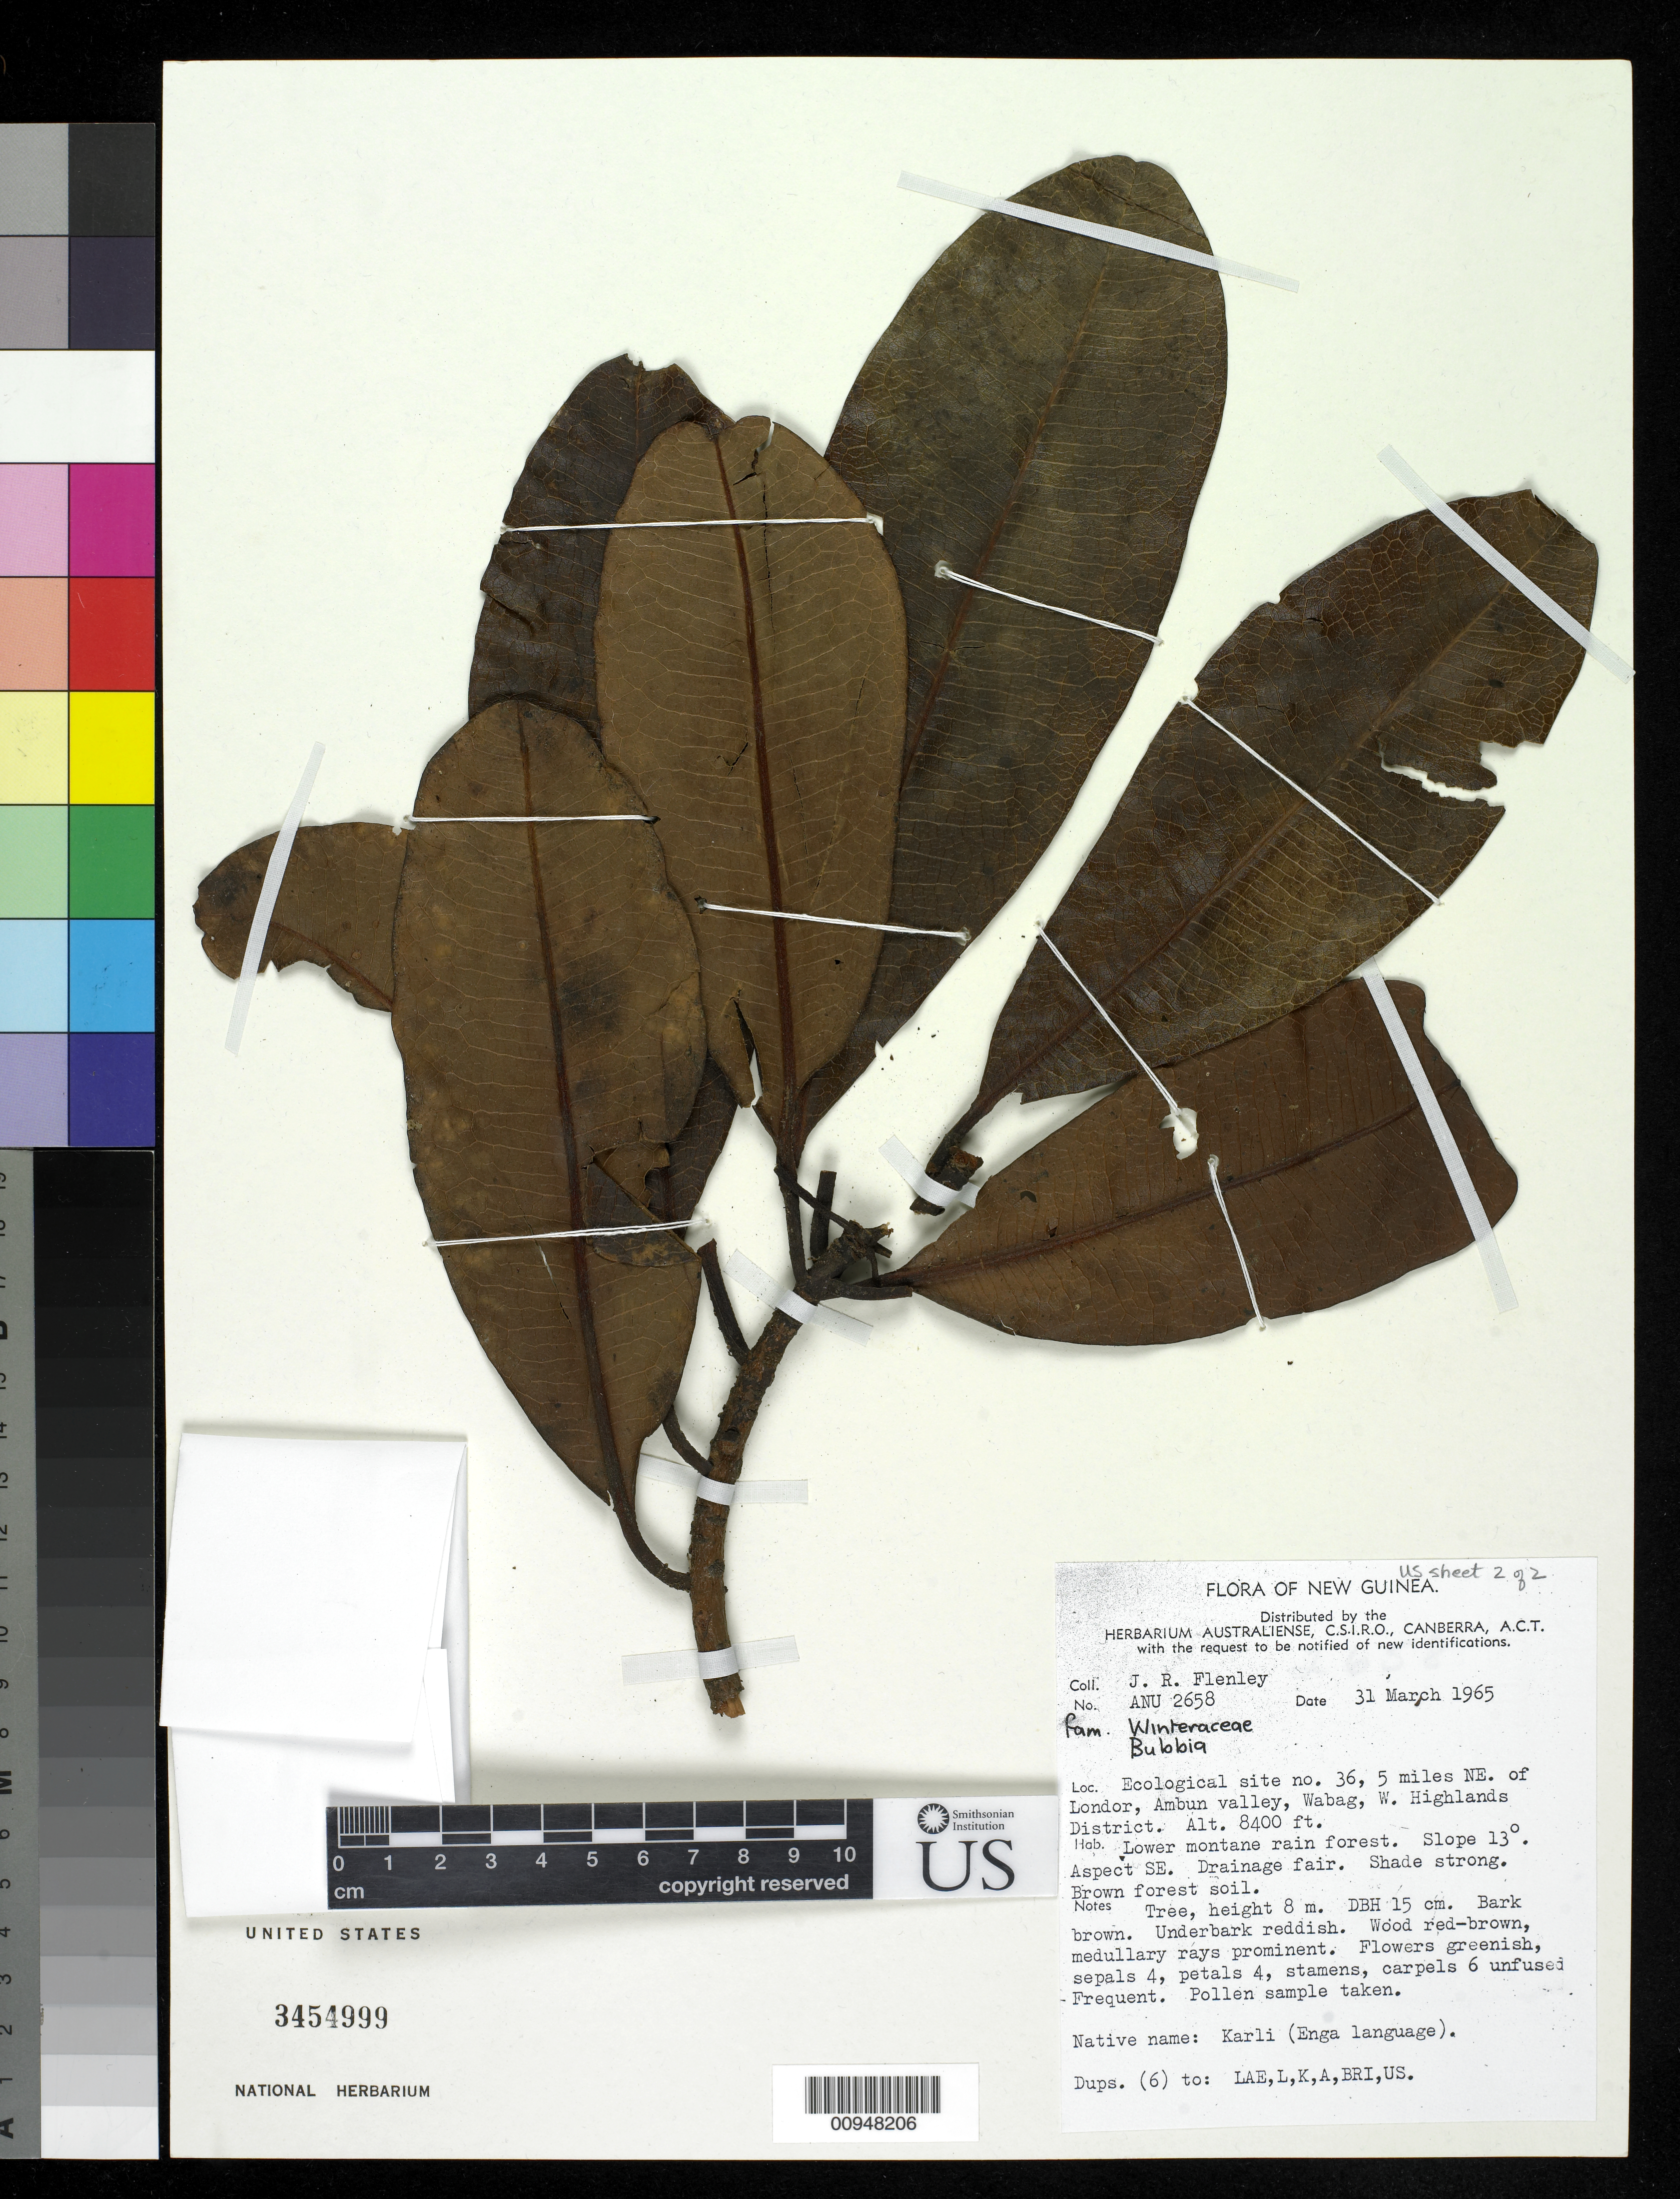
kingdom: Plantae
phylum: Tracheophyta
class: Magnoliopsida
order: Canellales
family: Winteraceae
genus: Tasmannia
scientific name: Tasmannia calothyrsum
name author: (Diels) Vink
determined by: Lally, T. R.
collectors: J. Flenley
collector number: ANU 2658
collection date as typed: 31 Mar 1965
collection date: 1965-03-31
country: Papua New Guinea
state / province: Enga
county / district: Wabag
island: New Guinea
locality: Ecological site no. 36, 5 mi NE of Londor, Ambun valley.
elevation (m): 2560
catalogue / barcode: US 3454999